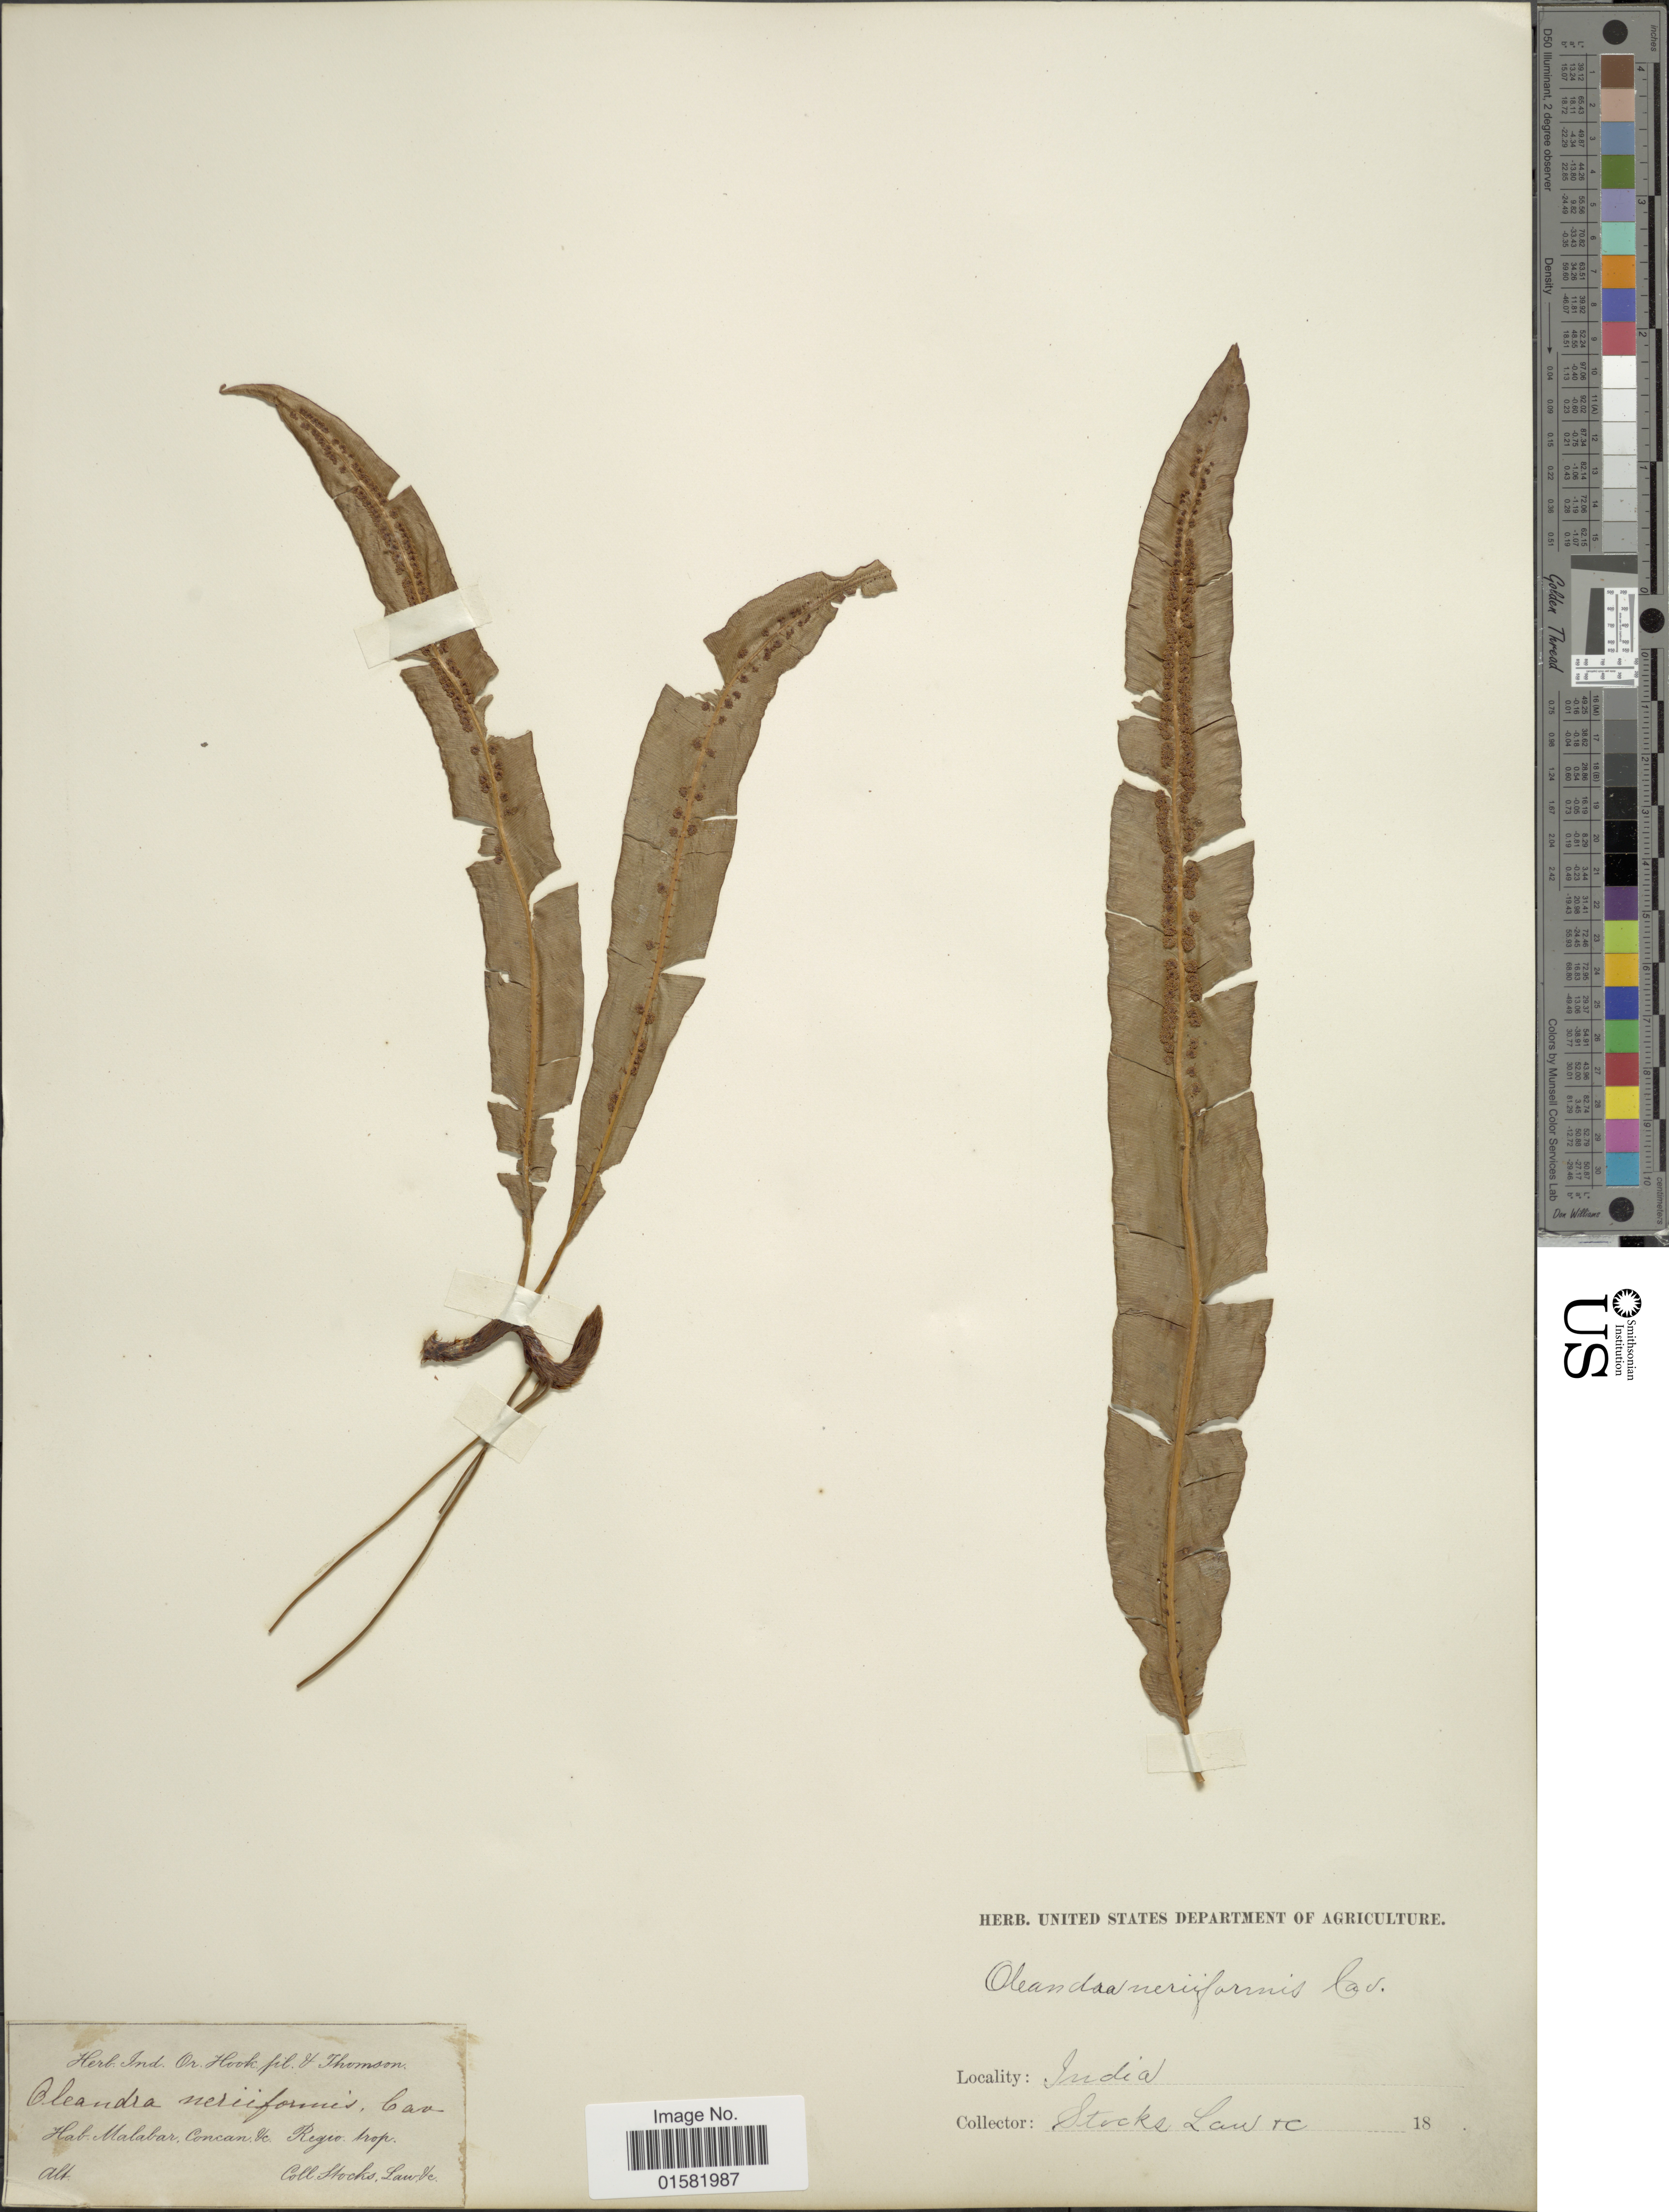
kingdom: Plantae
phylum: Tracheophyta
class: Polypodiopsida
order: Polypodiales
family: Oleandraceae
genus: Oleandra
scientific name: Oleandra neriiformis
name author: Cav.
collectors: J. Stocks & J. Law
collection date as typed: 18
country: India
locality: India, Malabar, Concan, &c. regio trop.